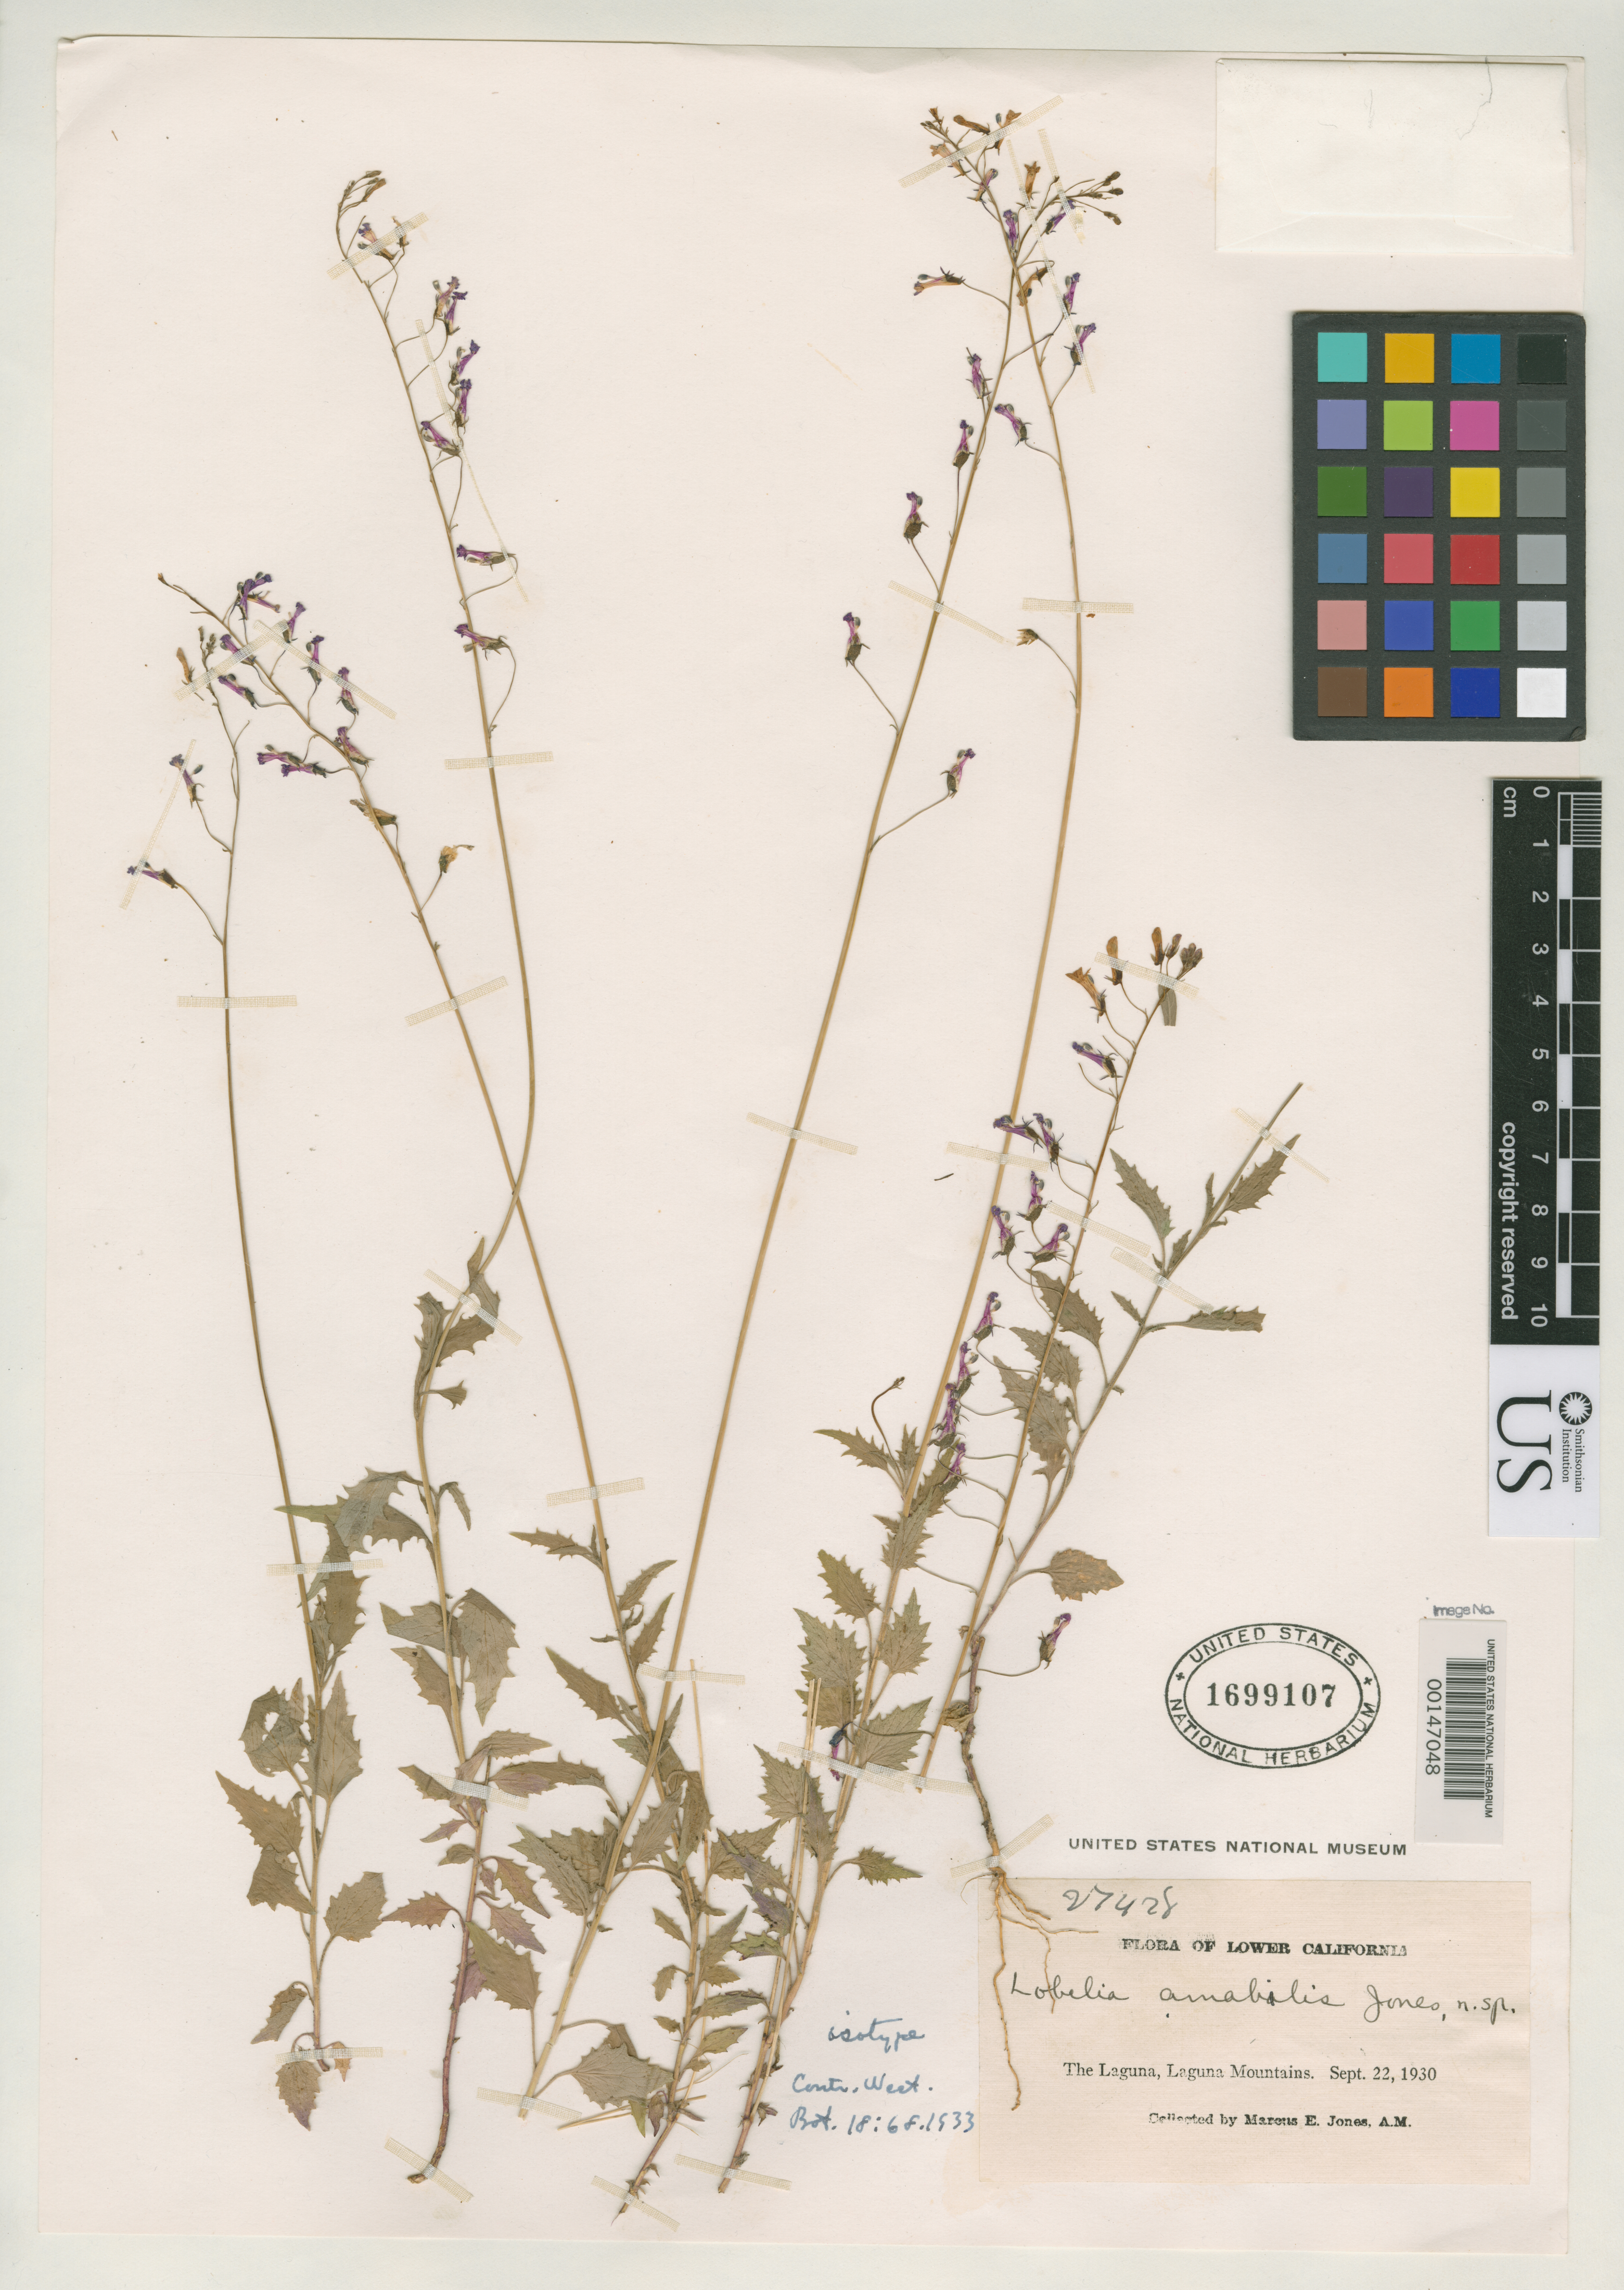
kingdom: Plantae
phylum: Tracheophyta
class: Magnoliopsida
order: Asterales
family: Campanulaceae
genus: Lobelia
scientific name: Lobelia amabilis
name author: M.E. Jones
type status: Isotype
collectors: M. E. Jones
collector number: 27428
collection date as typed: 22 Sep 1930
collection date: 1930-09-22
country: Mexico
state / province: Baja California Norte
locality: Laguna Mountains.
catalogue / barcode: US 1699107